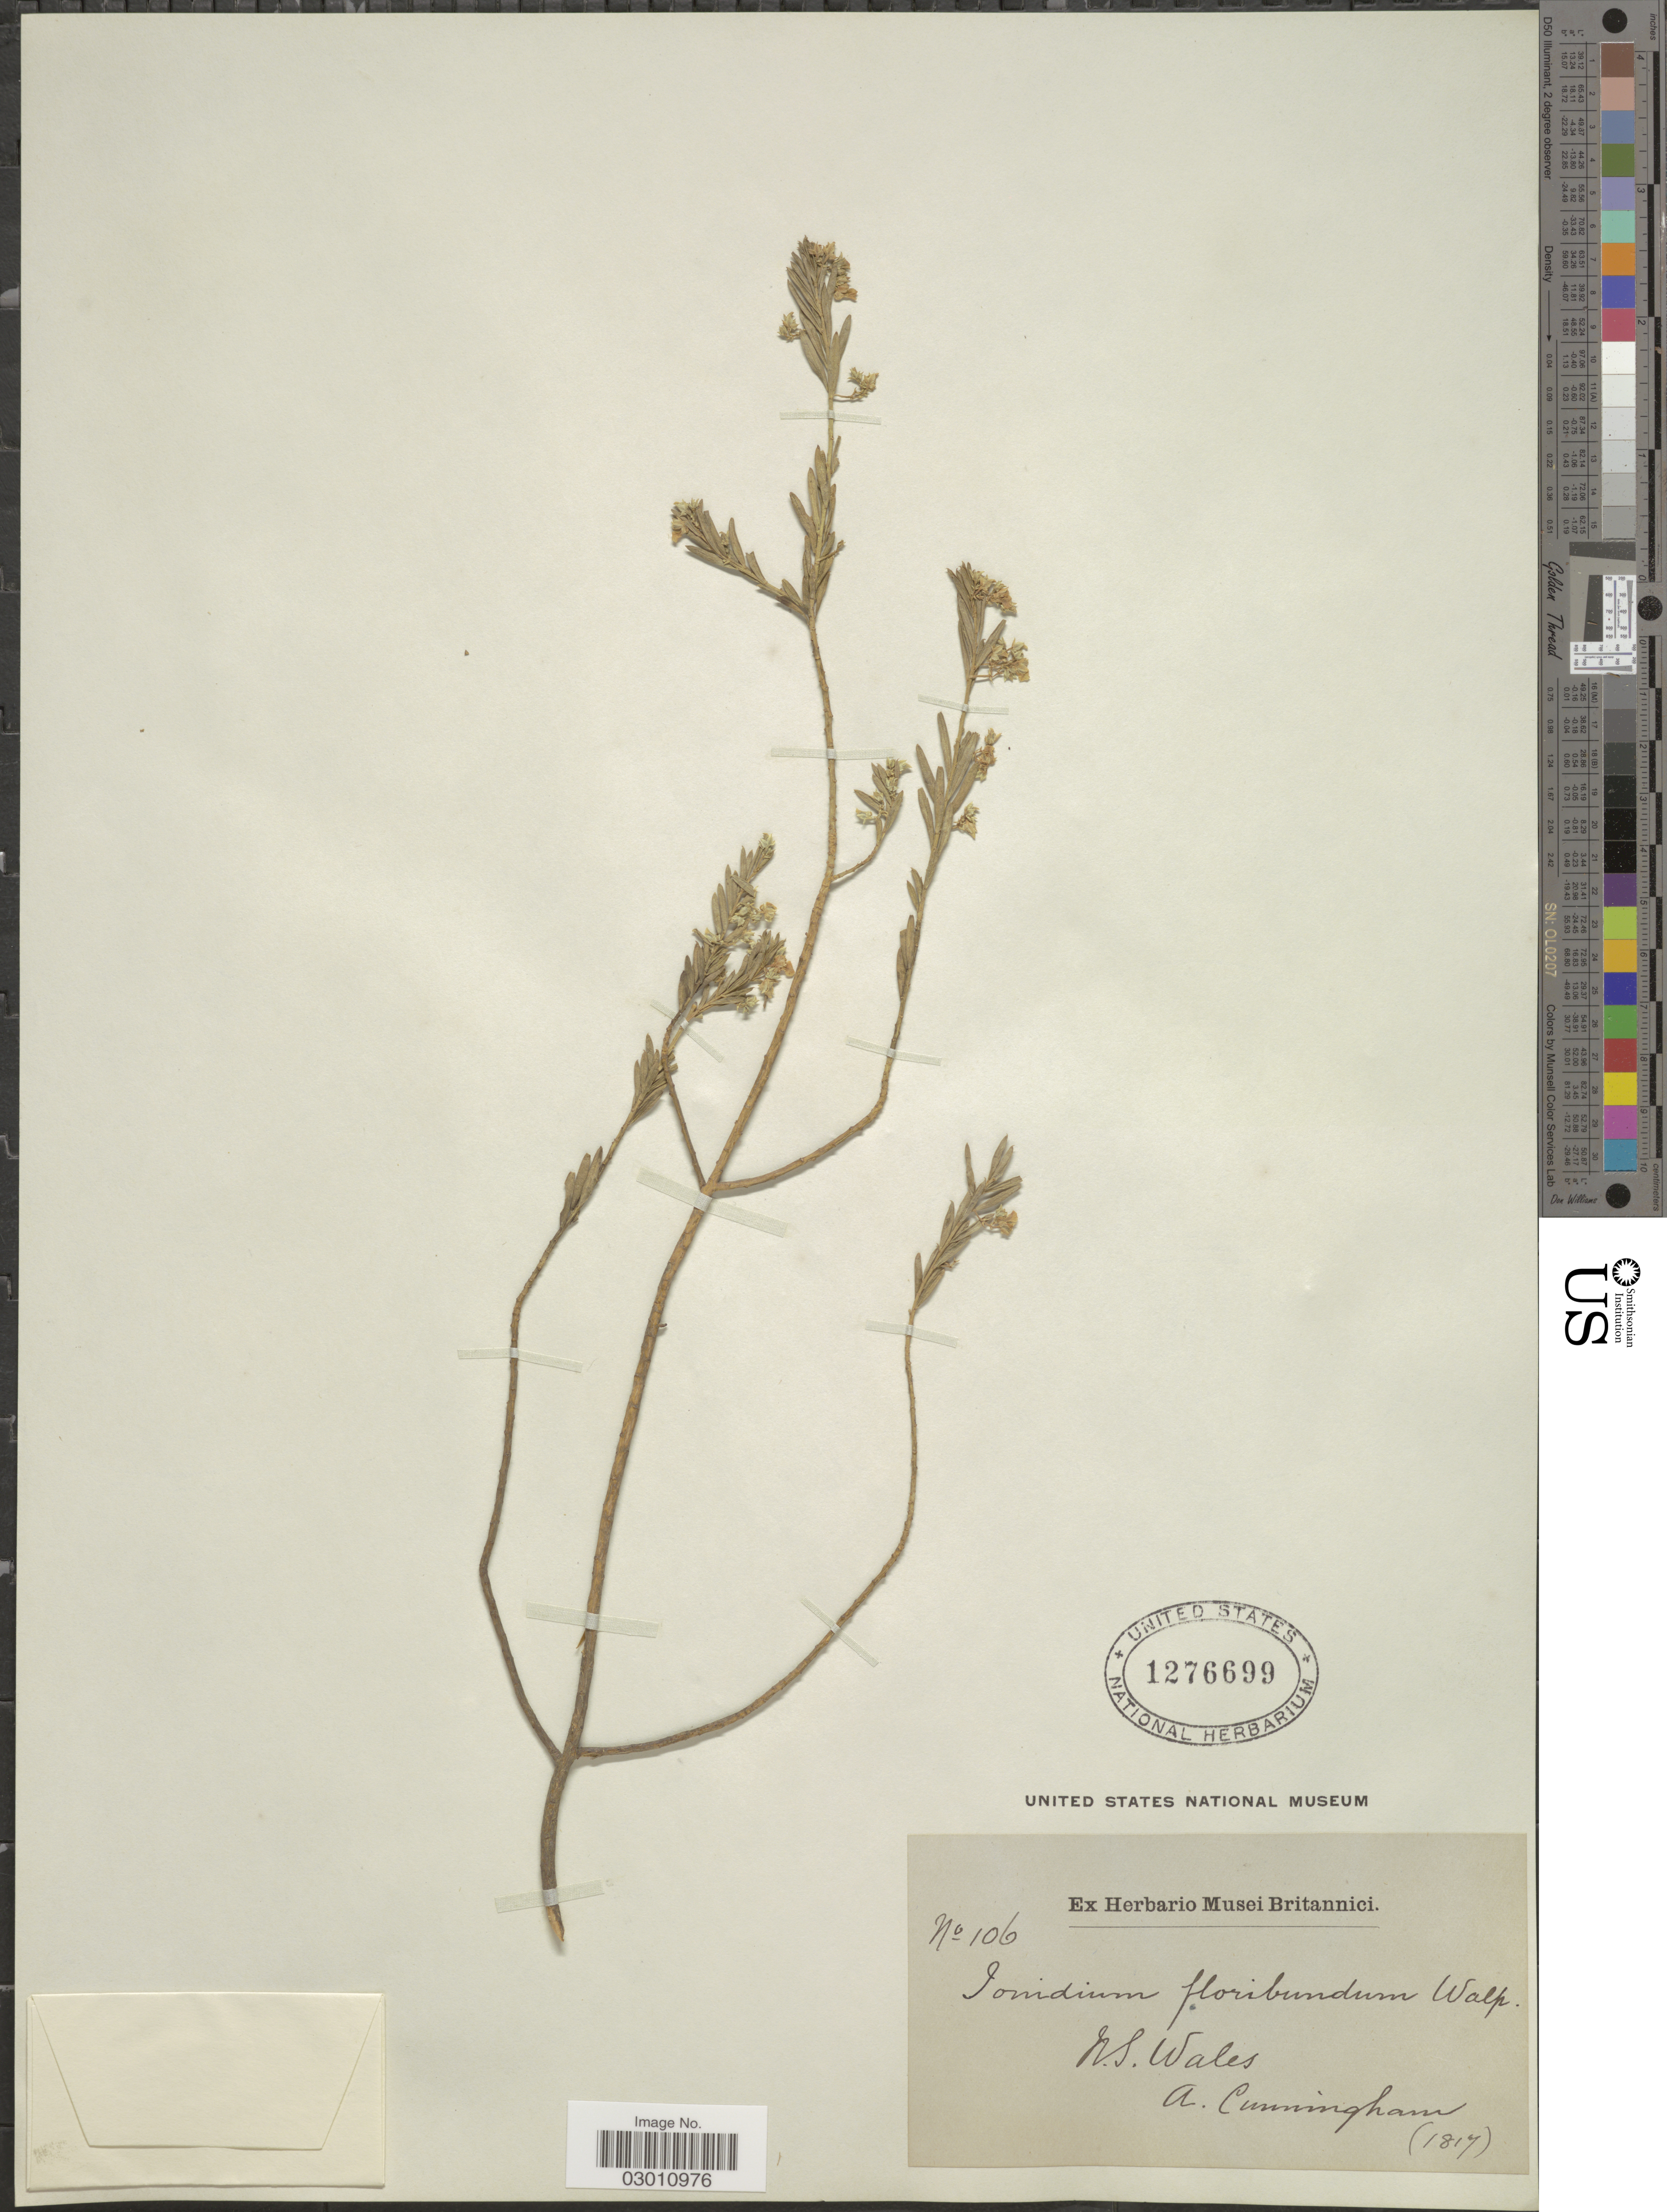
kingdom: Plantae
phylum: Tracheophyta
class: Magnoliopsida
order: Malpighiales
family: Violaceae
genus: Pigea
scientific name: Pigea floribunda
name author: Lindl.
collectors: A. Cunningham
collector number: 106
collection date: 1817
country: Australia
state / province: New South Wales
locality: N. S. Wales.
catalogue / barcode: US 1276699